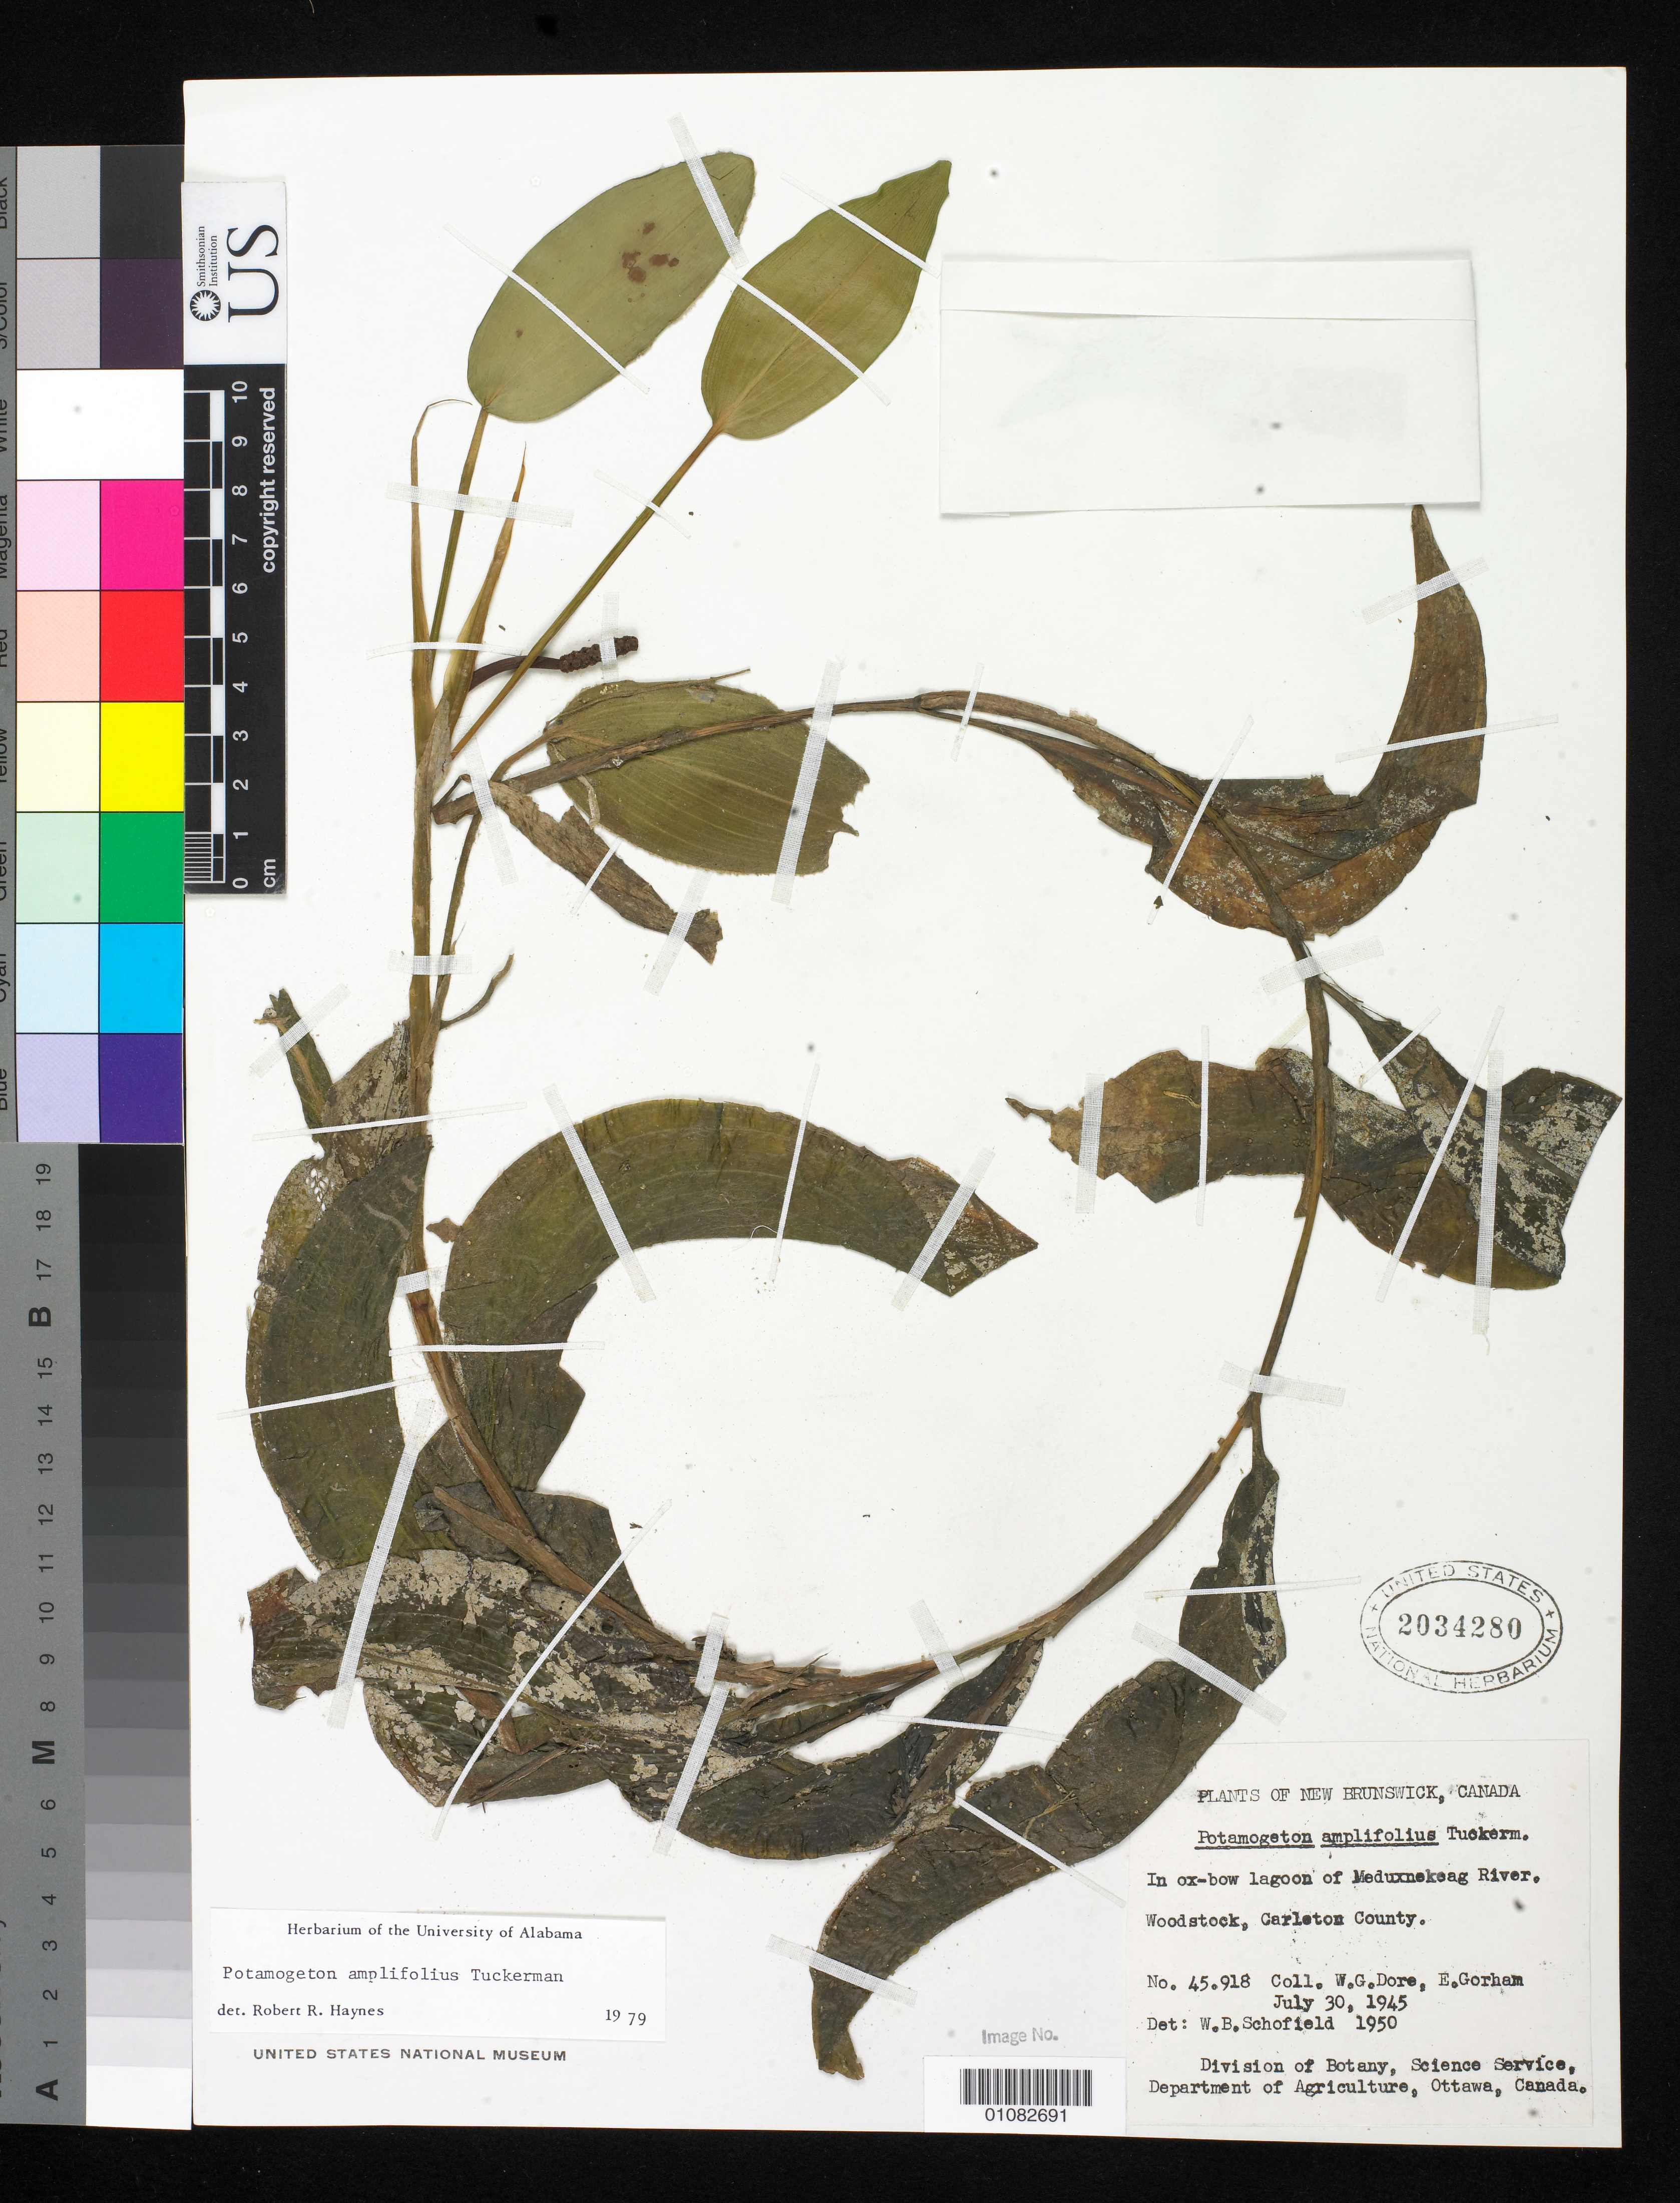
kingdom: Plantae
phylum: Tracheophyta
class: Liliopsida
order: Alismatales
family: Potamogetonaceae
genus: Potamogeton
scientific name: Potamogeton amplifolius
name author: Tuckerm.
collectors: W. Dore & E. Gorham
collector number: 45918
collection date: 1945-07-30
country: Canada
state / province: New Brunswick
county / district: Carleton County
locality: Woodstock, Meduxnekeag River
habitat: In ox- bow lagoon.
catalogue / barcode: US 2034280